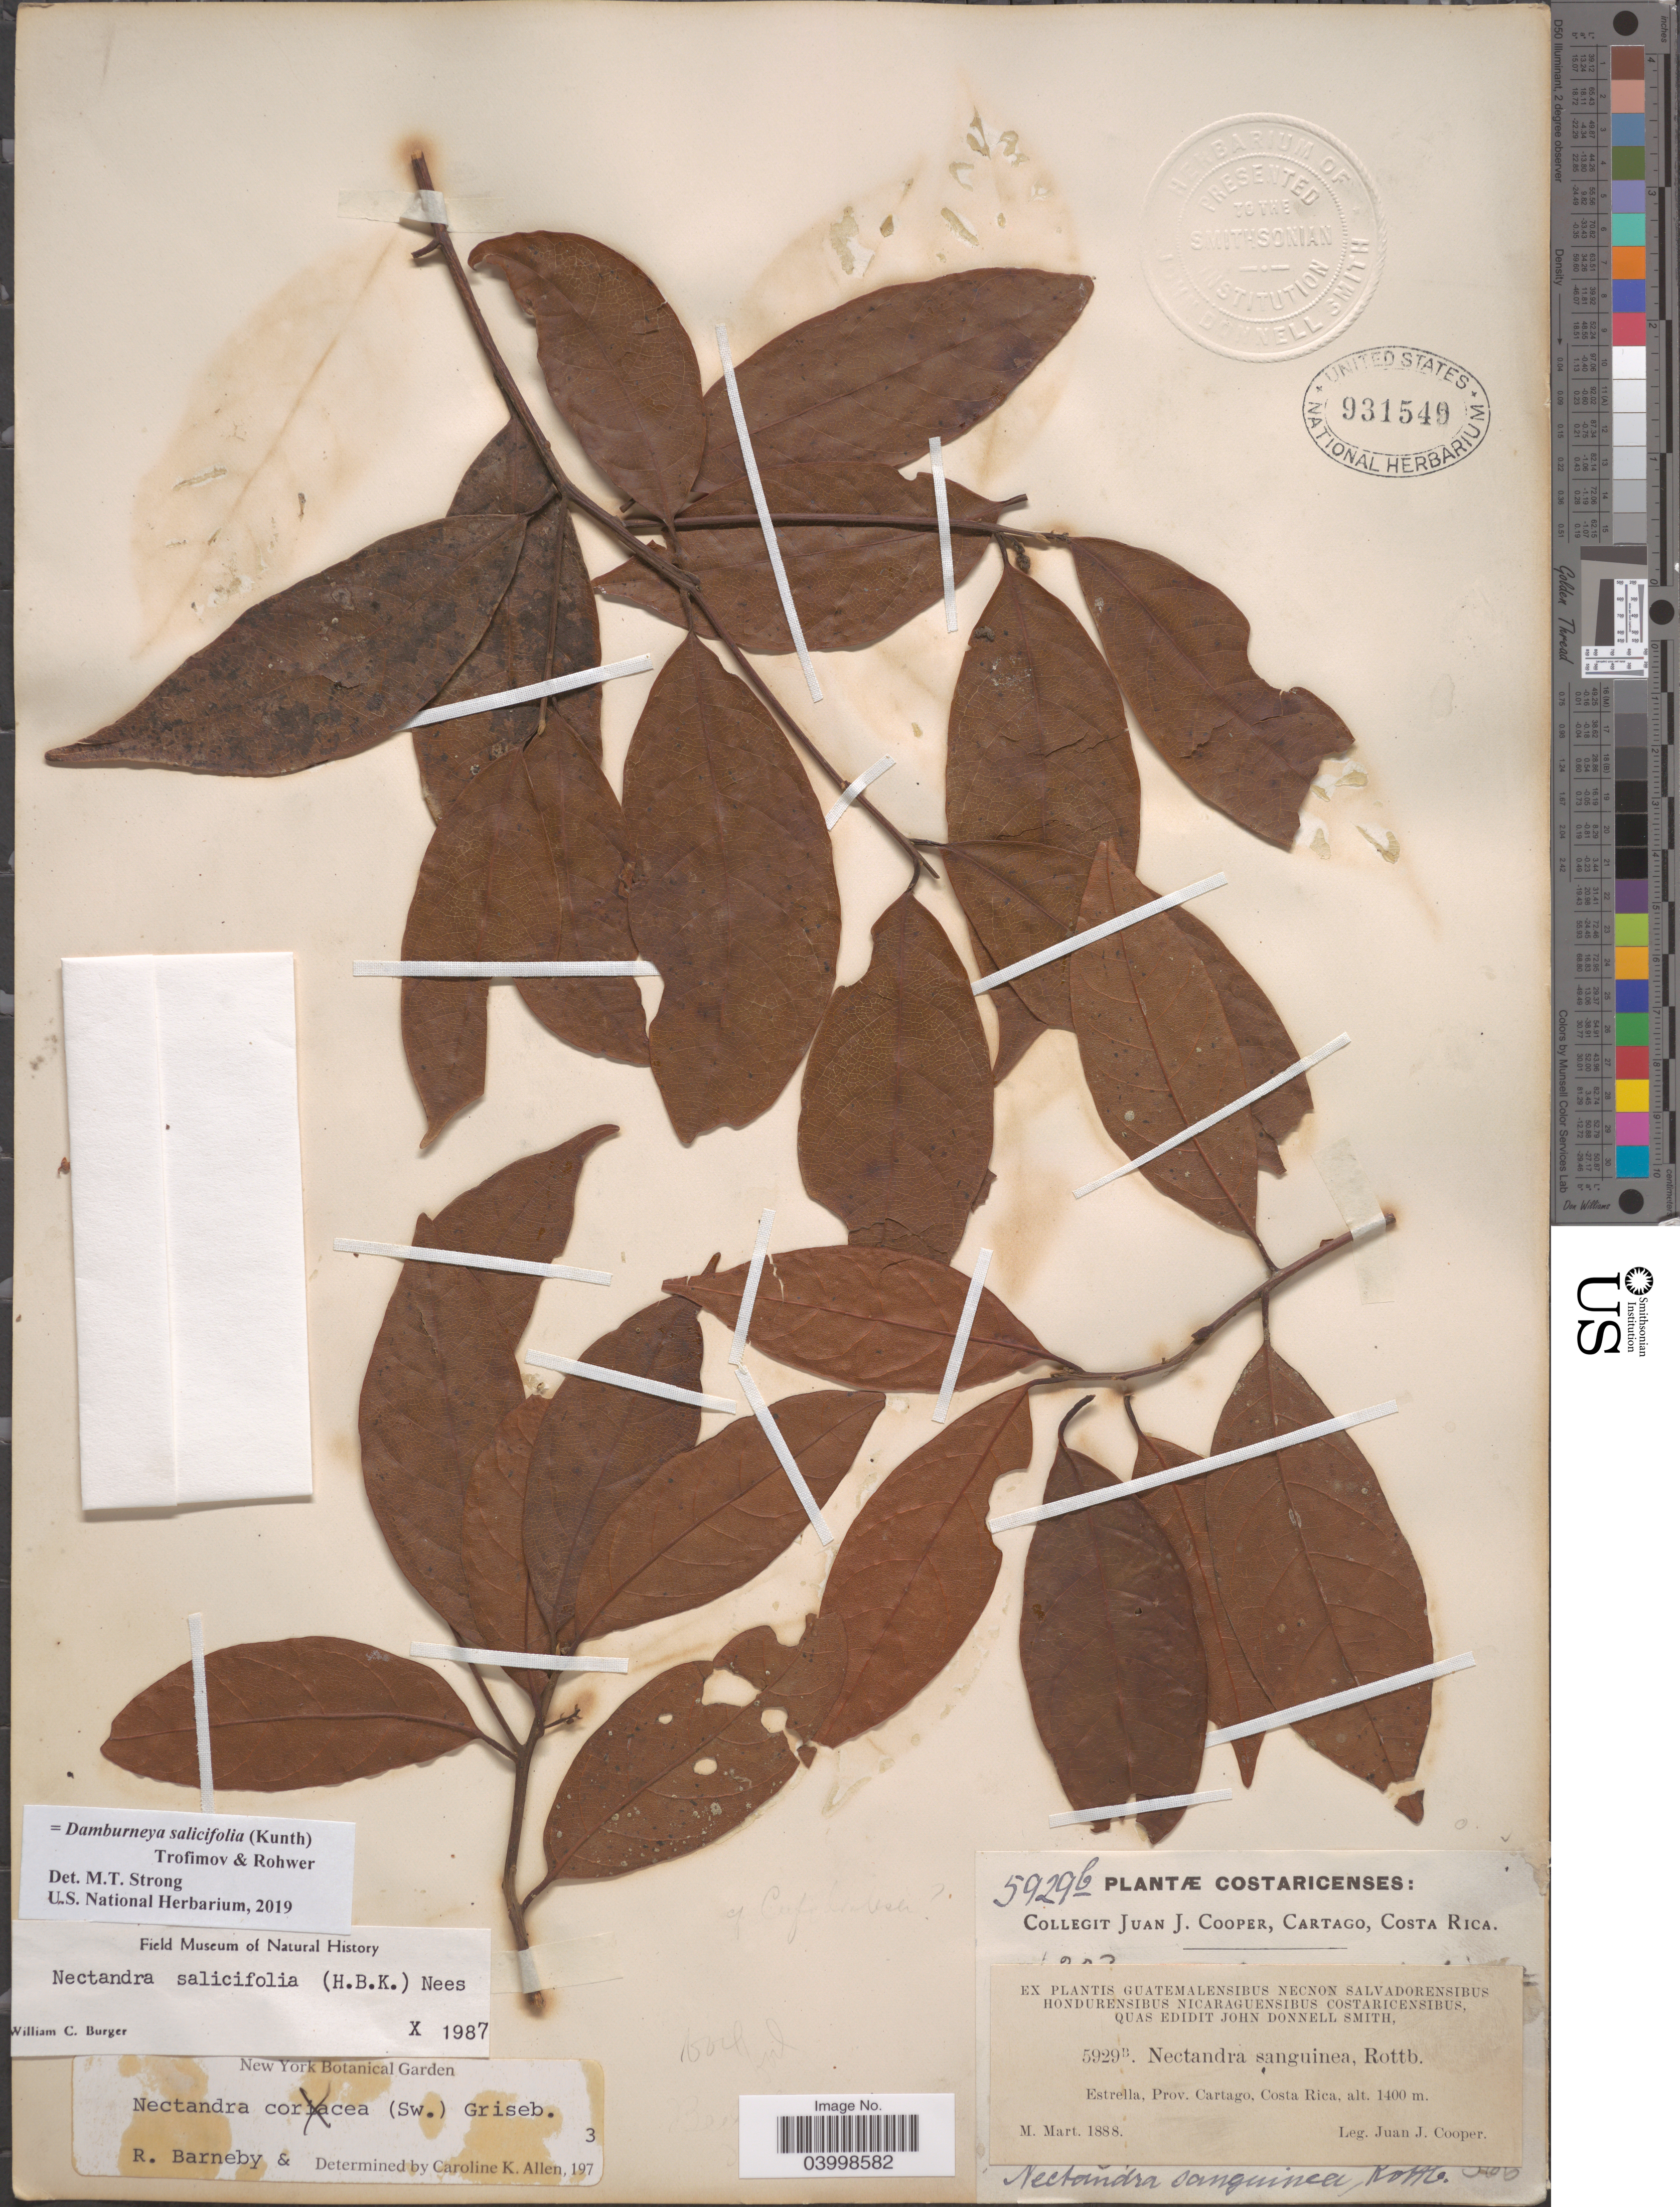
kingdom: Plantae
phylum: Tracheophyta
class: Magnoliopsida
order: Laurales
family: Lauraceae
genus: Damburneya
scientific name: Damburneya salicifolia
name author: (Kunth) Trofimov & Rohwer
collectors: J. J. Cooper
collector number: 5929b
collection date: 1888-03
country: Costa Rica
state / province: Cartago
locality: Estrella, Prov. Cartago.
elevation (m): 1400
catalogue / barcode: US 931549